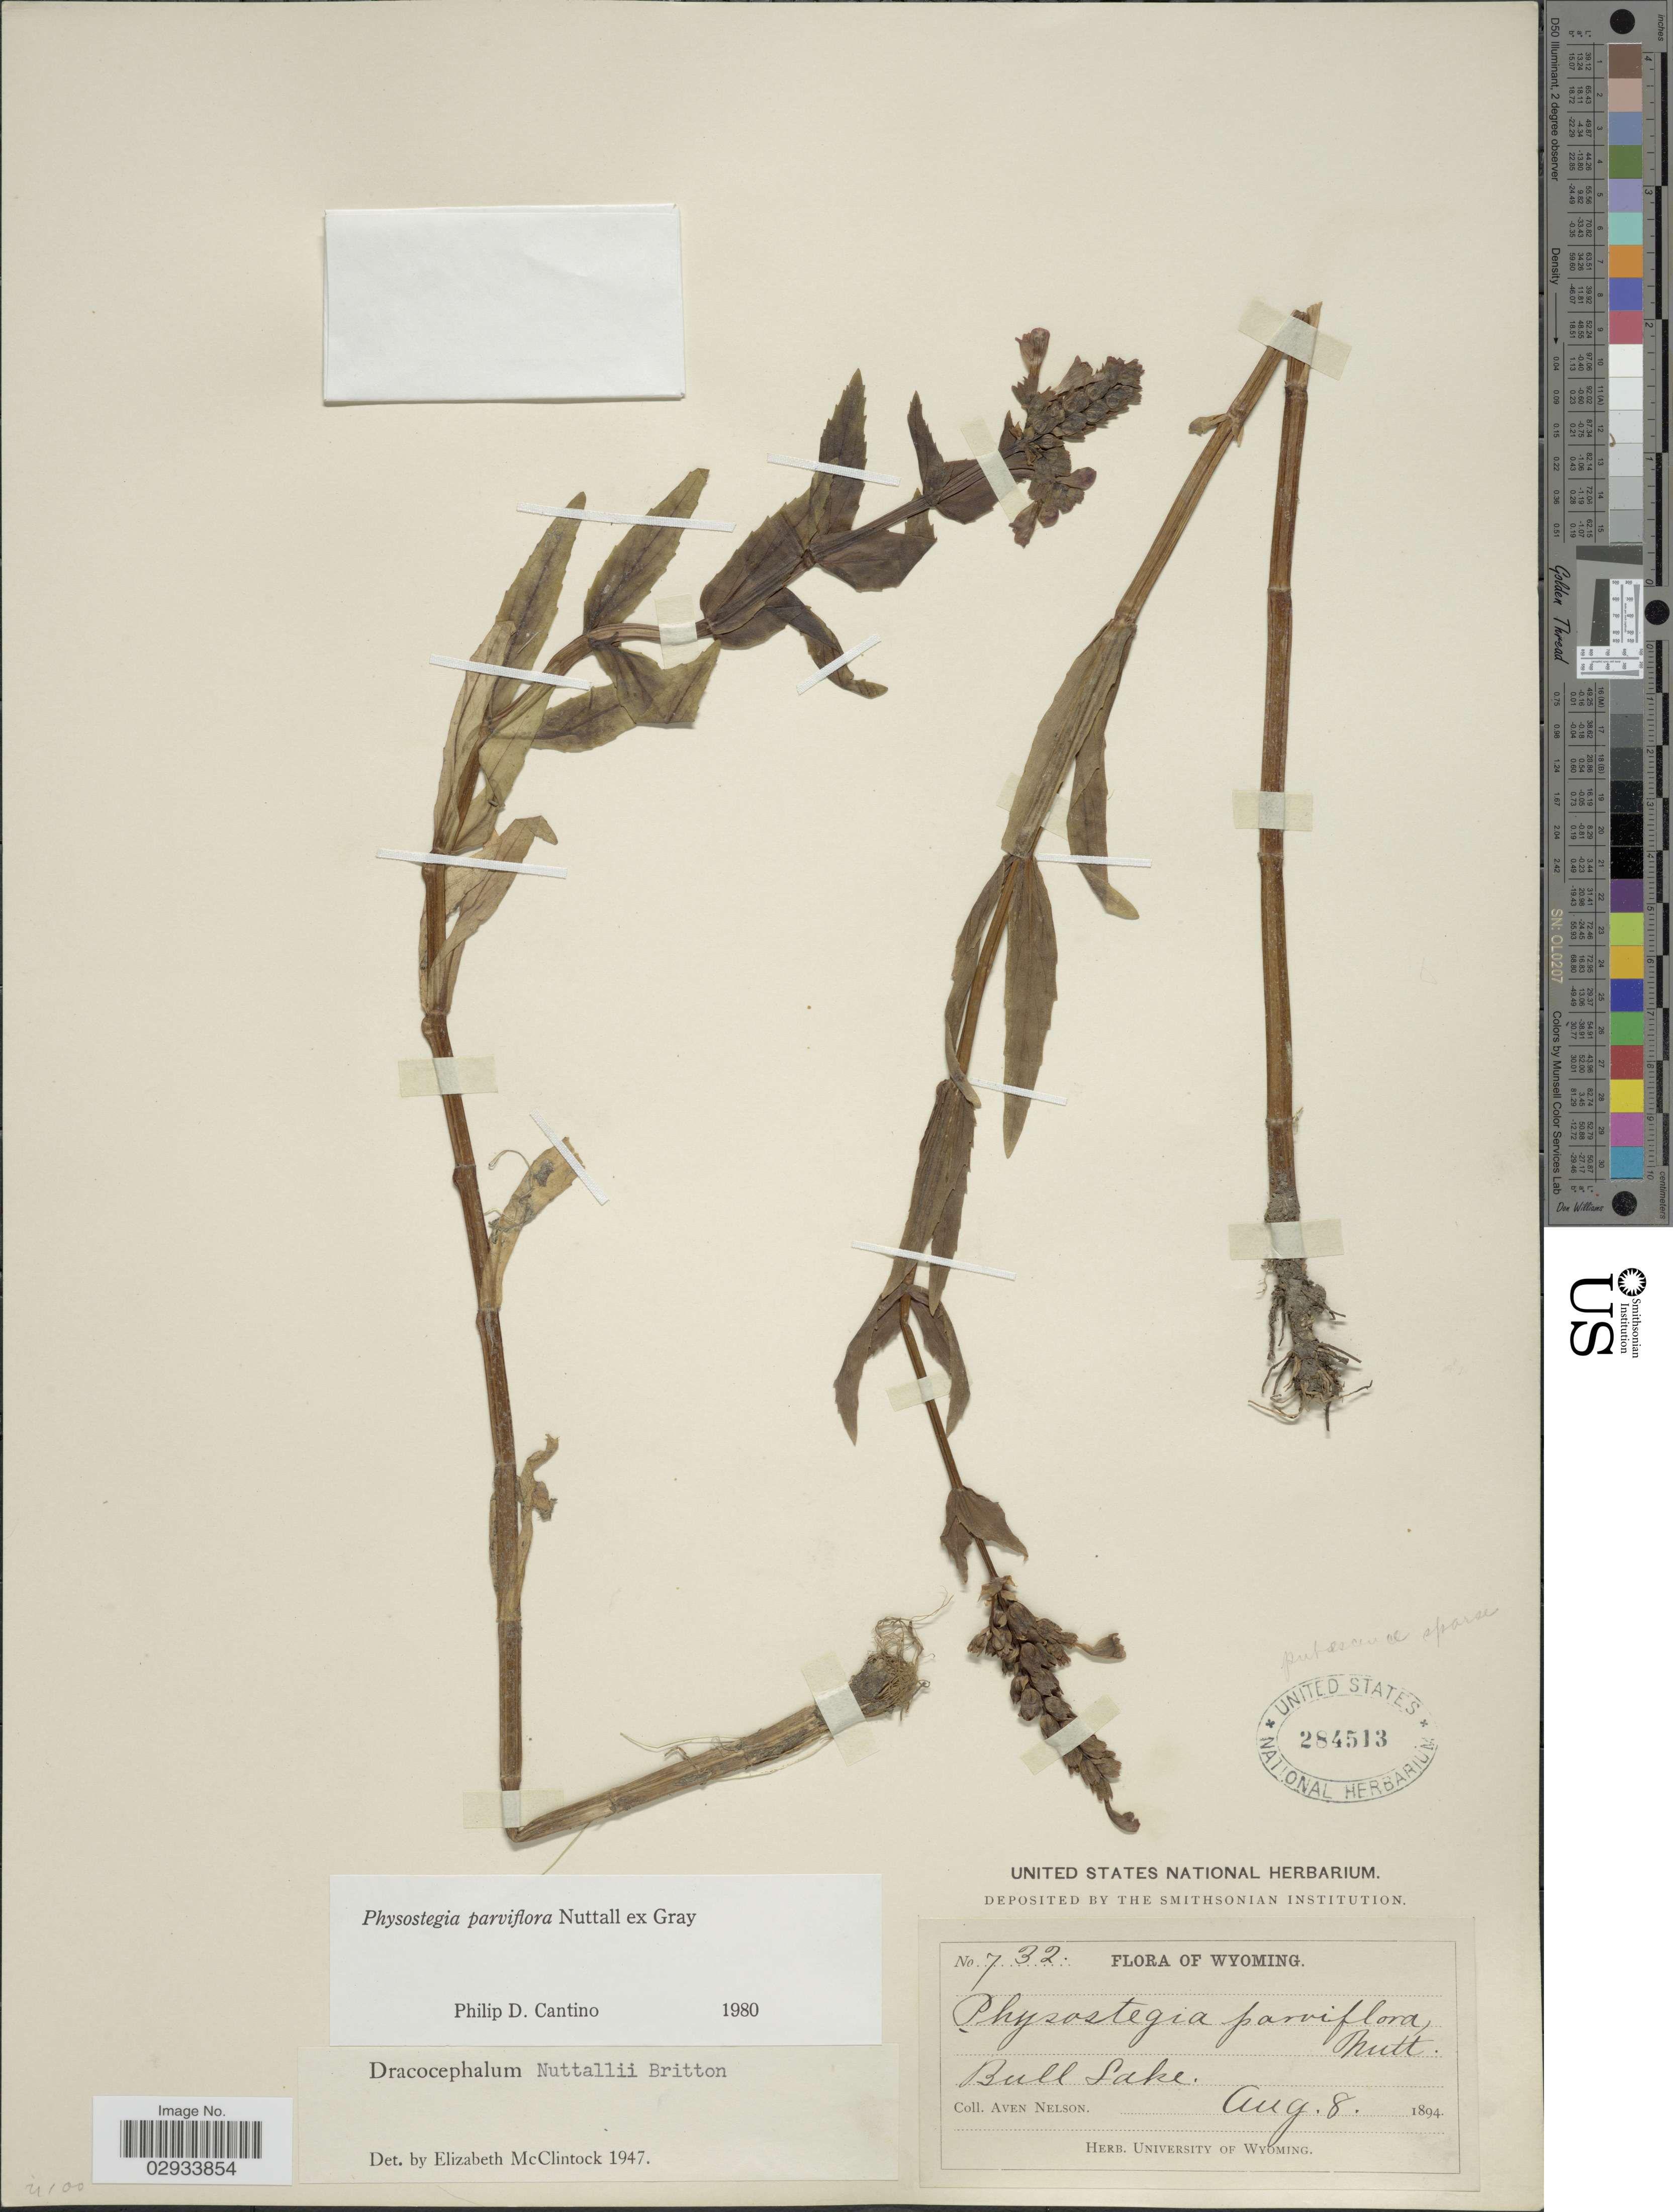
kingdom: Plantae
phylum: Tracheophyta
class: Magnoliopsida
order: Lamiales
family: Lamiaceae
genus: Physostegia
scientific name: Physostegia parviflora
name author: Nutt. ex A. Gray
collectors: A. Nelson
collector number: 732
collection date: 1894-08-08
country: United States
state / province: Wyoming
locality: Bull Lake.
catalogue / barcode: US 284513